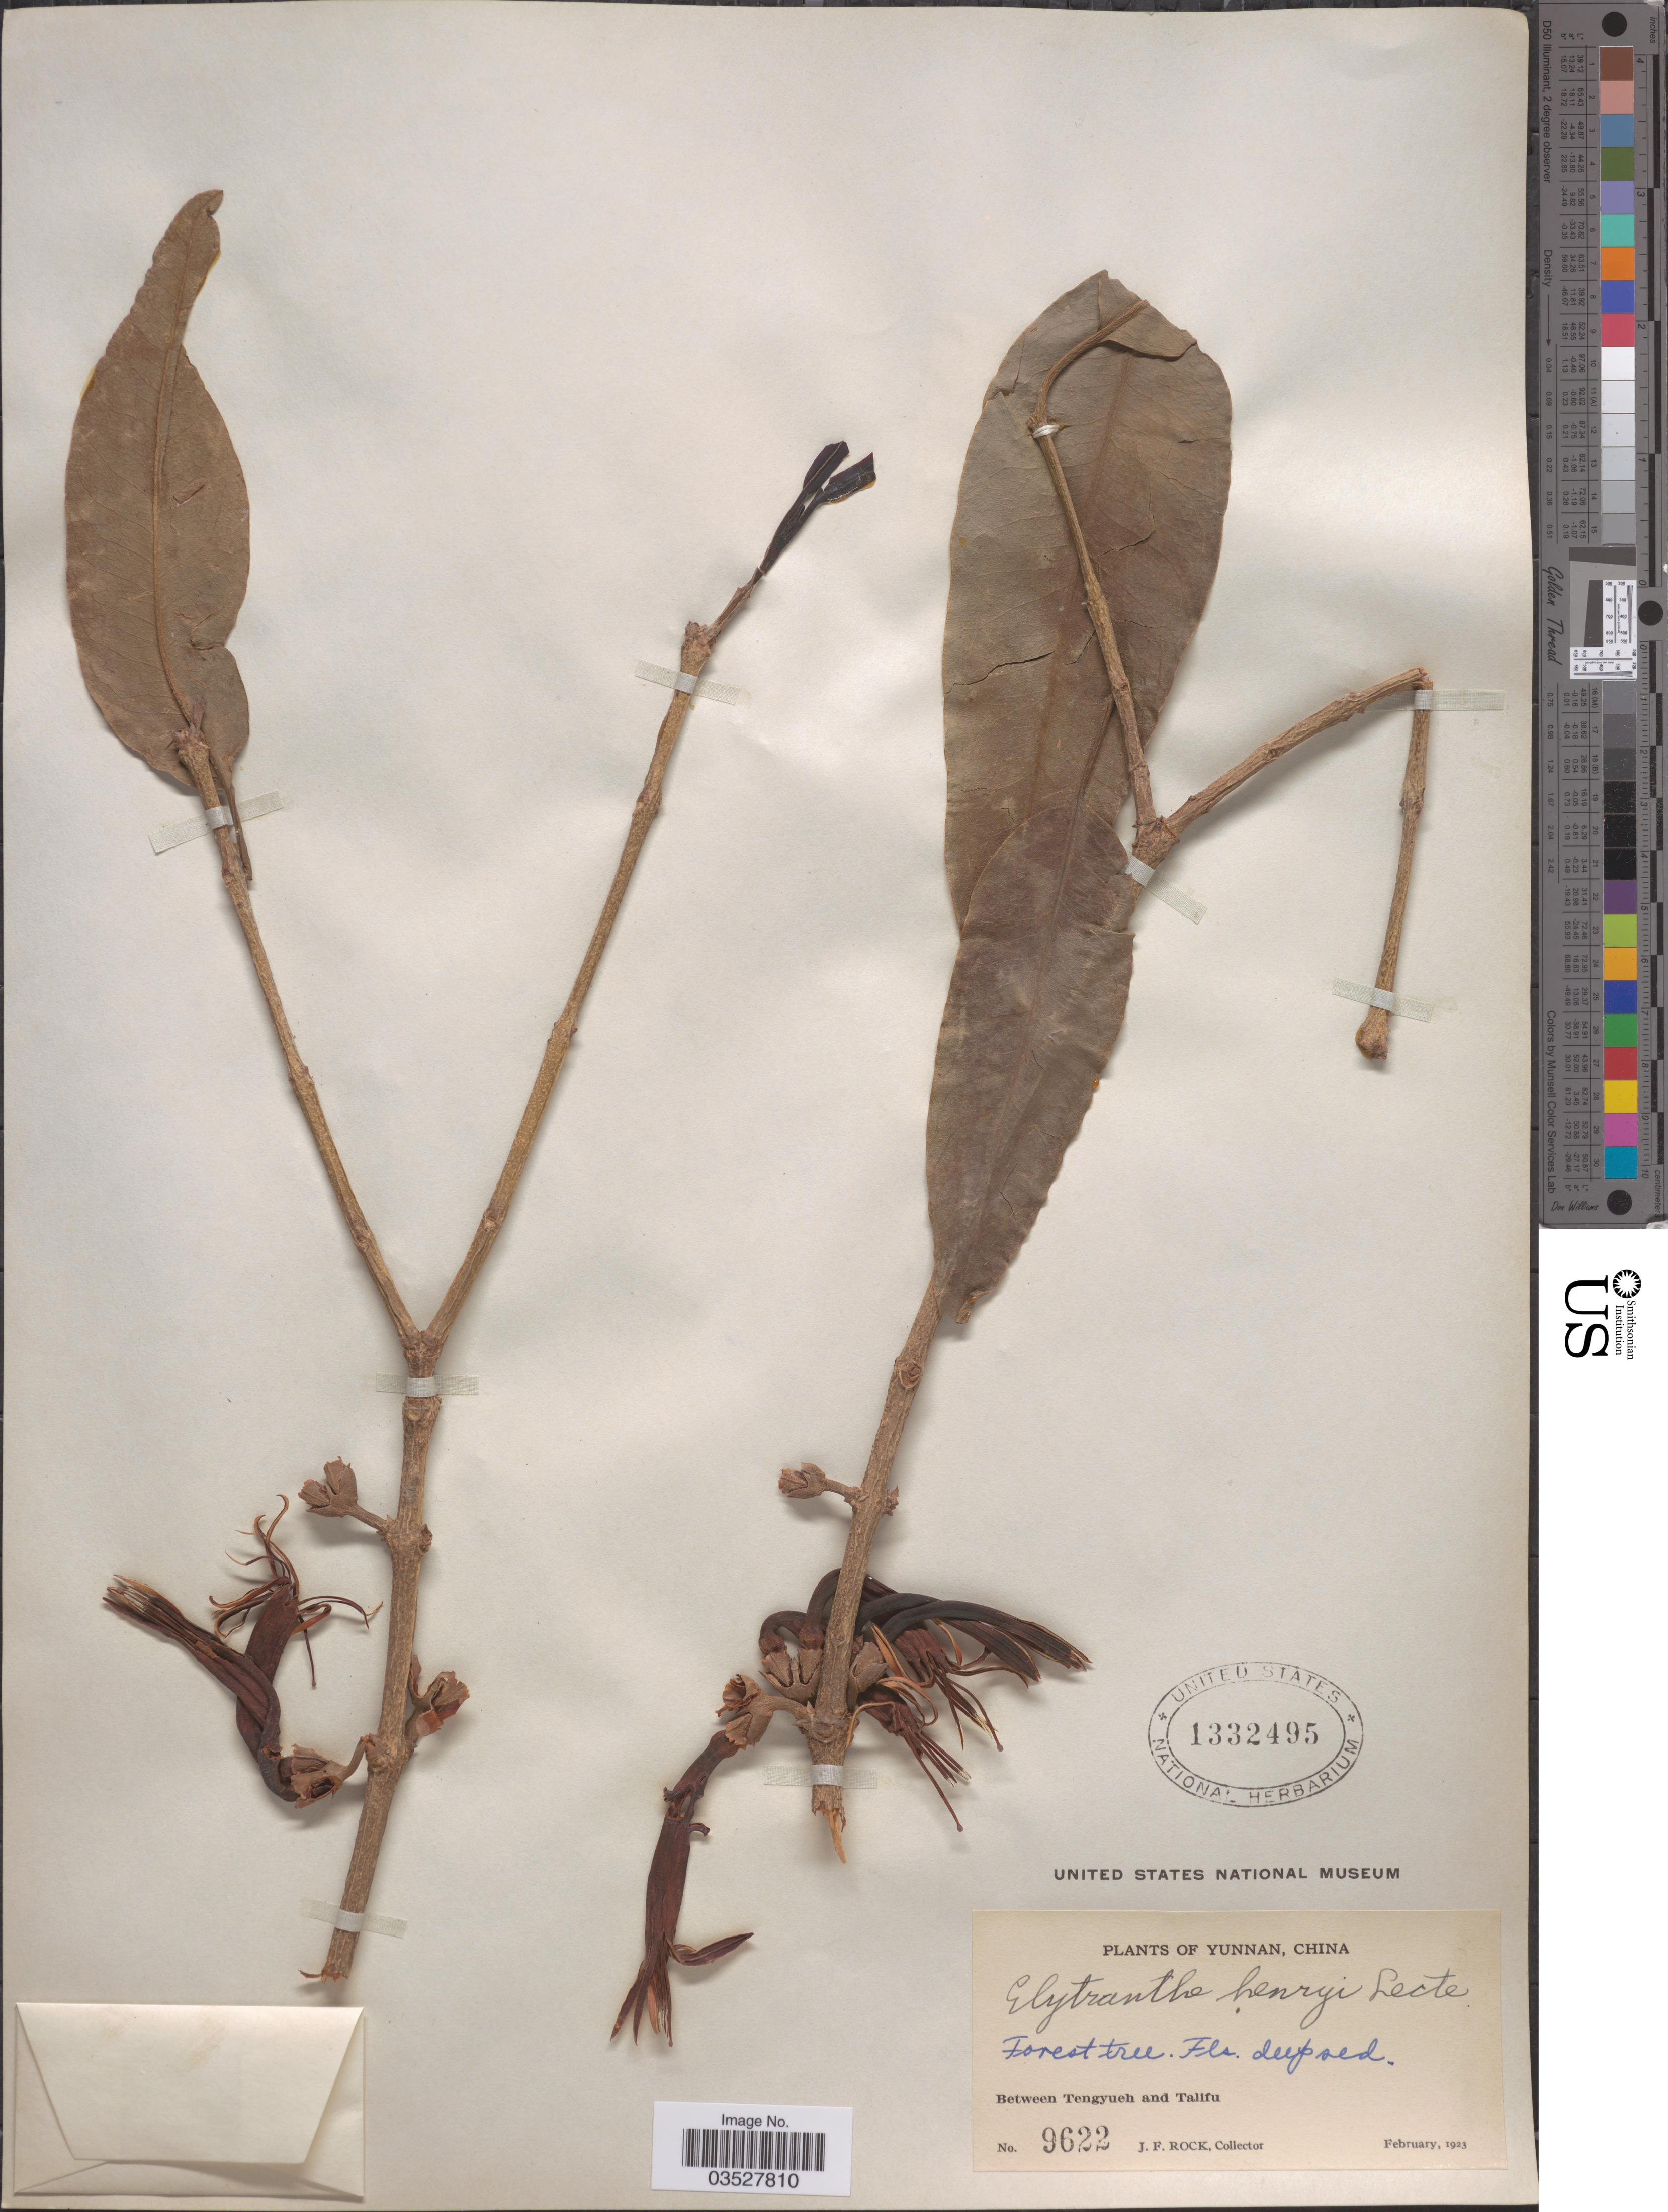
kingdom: Plantae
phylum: Tracheophyta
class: Magnoliopsida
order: Santalales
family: Loranthaceae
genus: Elytranthe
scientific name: Elytranthe henryi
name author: Lecomte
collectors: J. Rock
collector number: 99622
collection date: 1923-02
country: China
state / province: Yunnan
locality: Between Tengyueh and Talifu.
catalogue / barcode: US 1332495